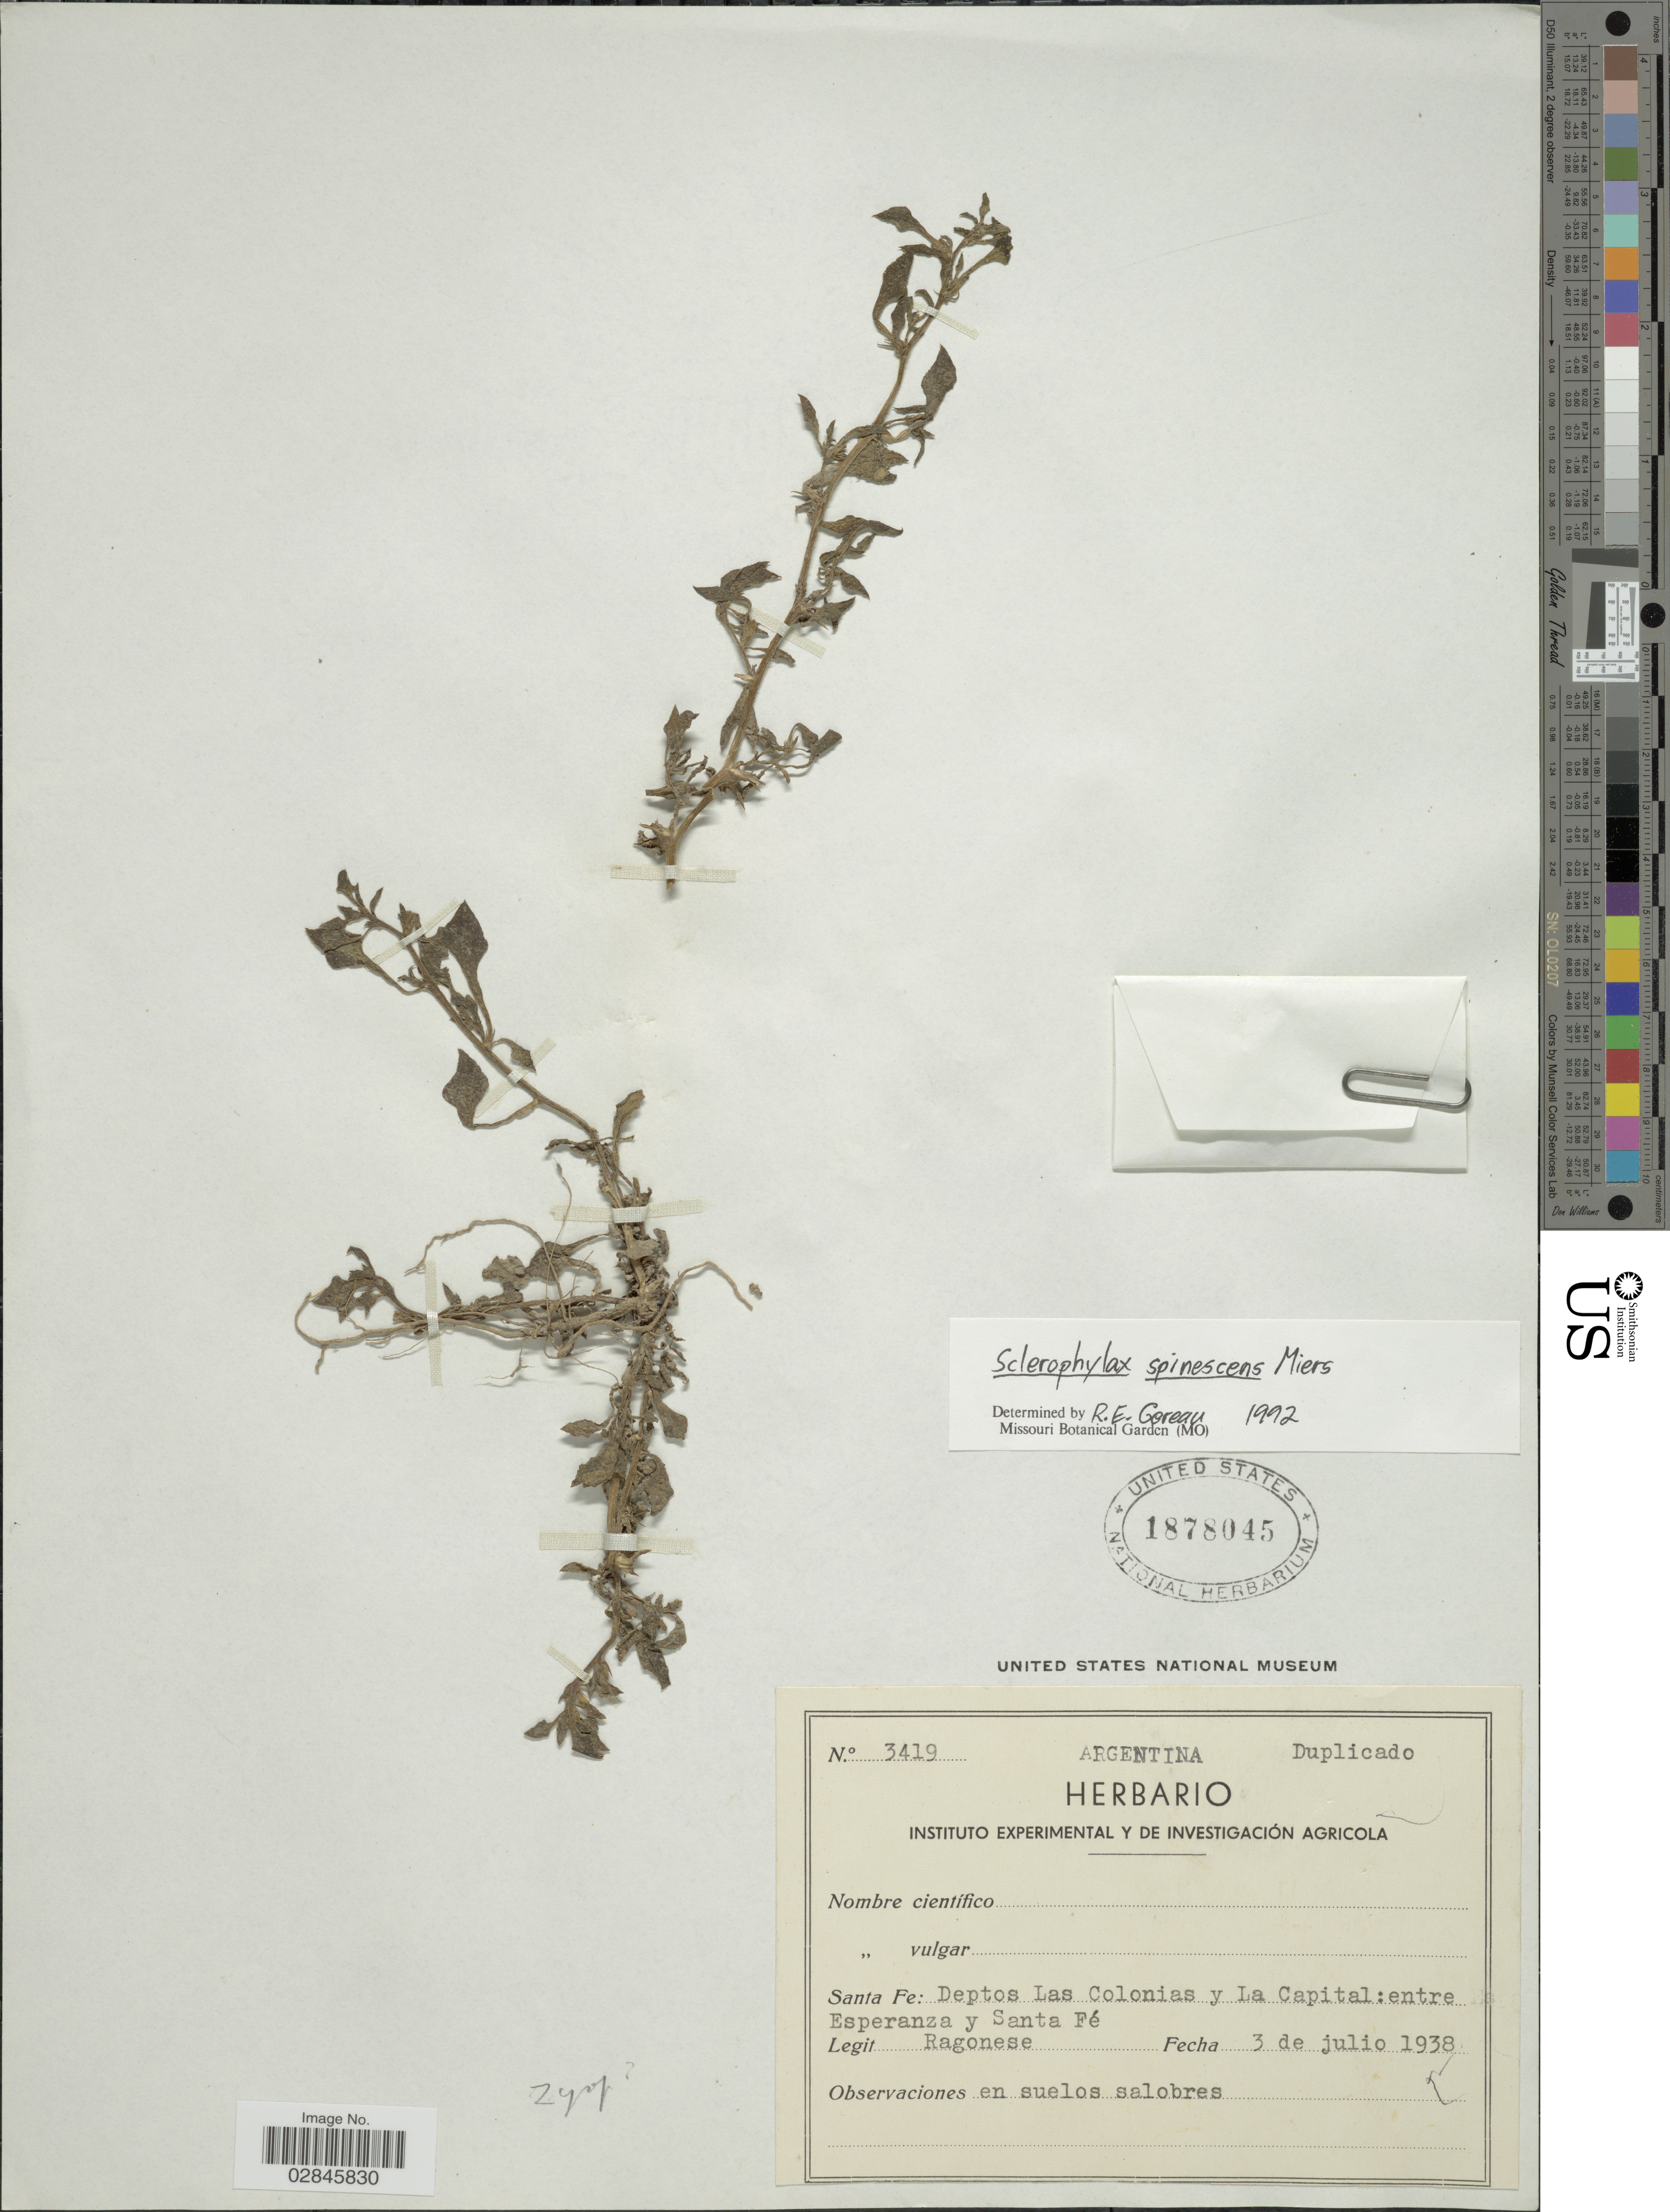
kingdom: Plantae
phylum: Tracheophyta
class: Magnoliopsida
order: Solanales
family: Solanaceae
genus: Sclerophylax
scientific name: Sclerophylax spinescens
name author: Miers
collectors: Ragonese, --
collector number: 3419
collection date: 1938-07-03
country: Argentina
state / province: Santa Fe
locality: Deptos Las Colonias y La Capital: entre Esperanza y Santa Fé.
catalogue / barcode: US 1878048